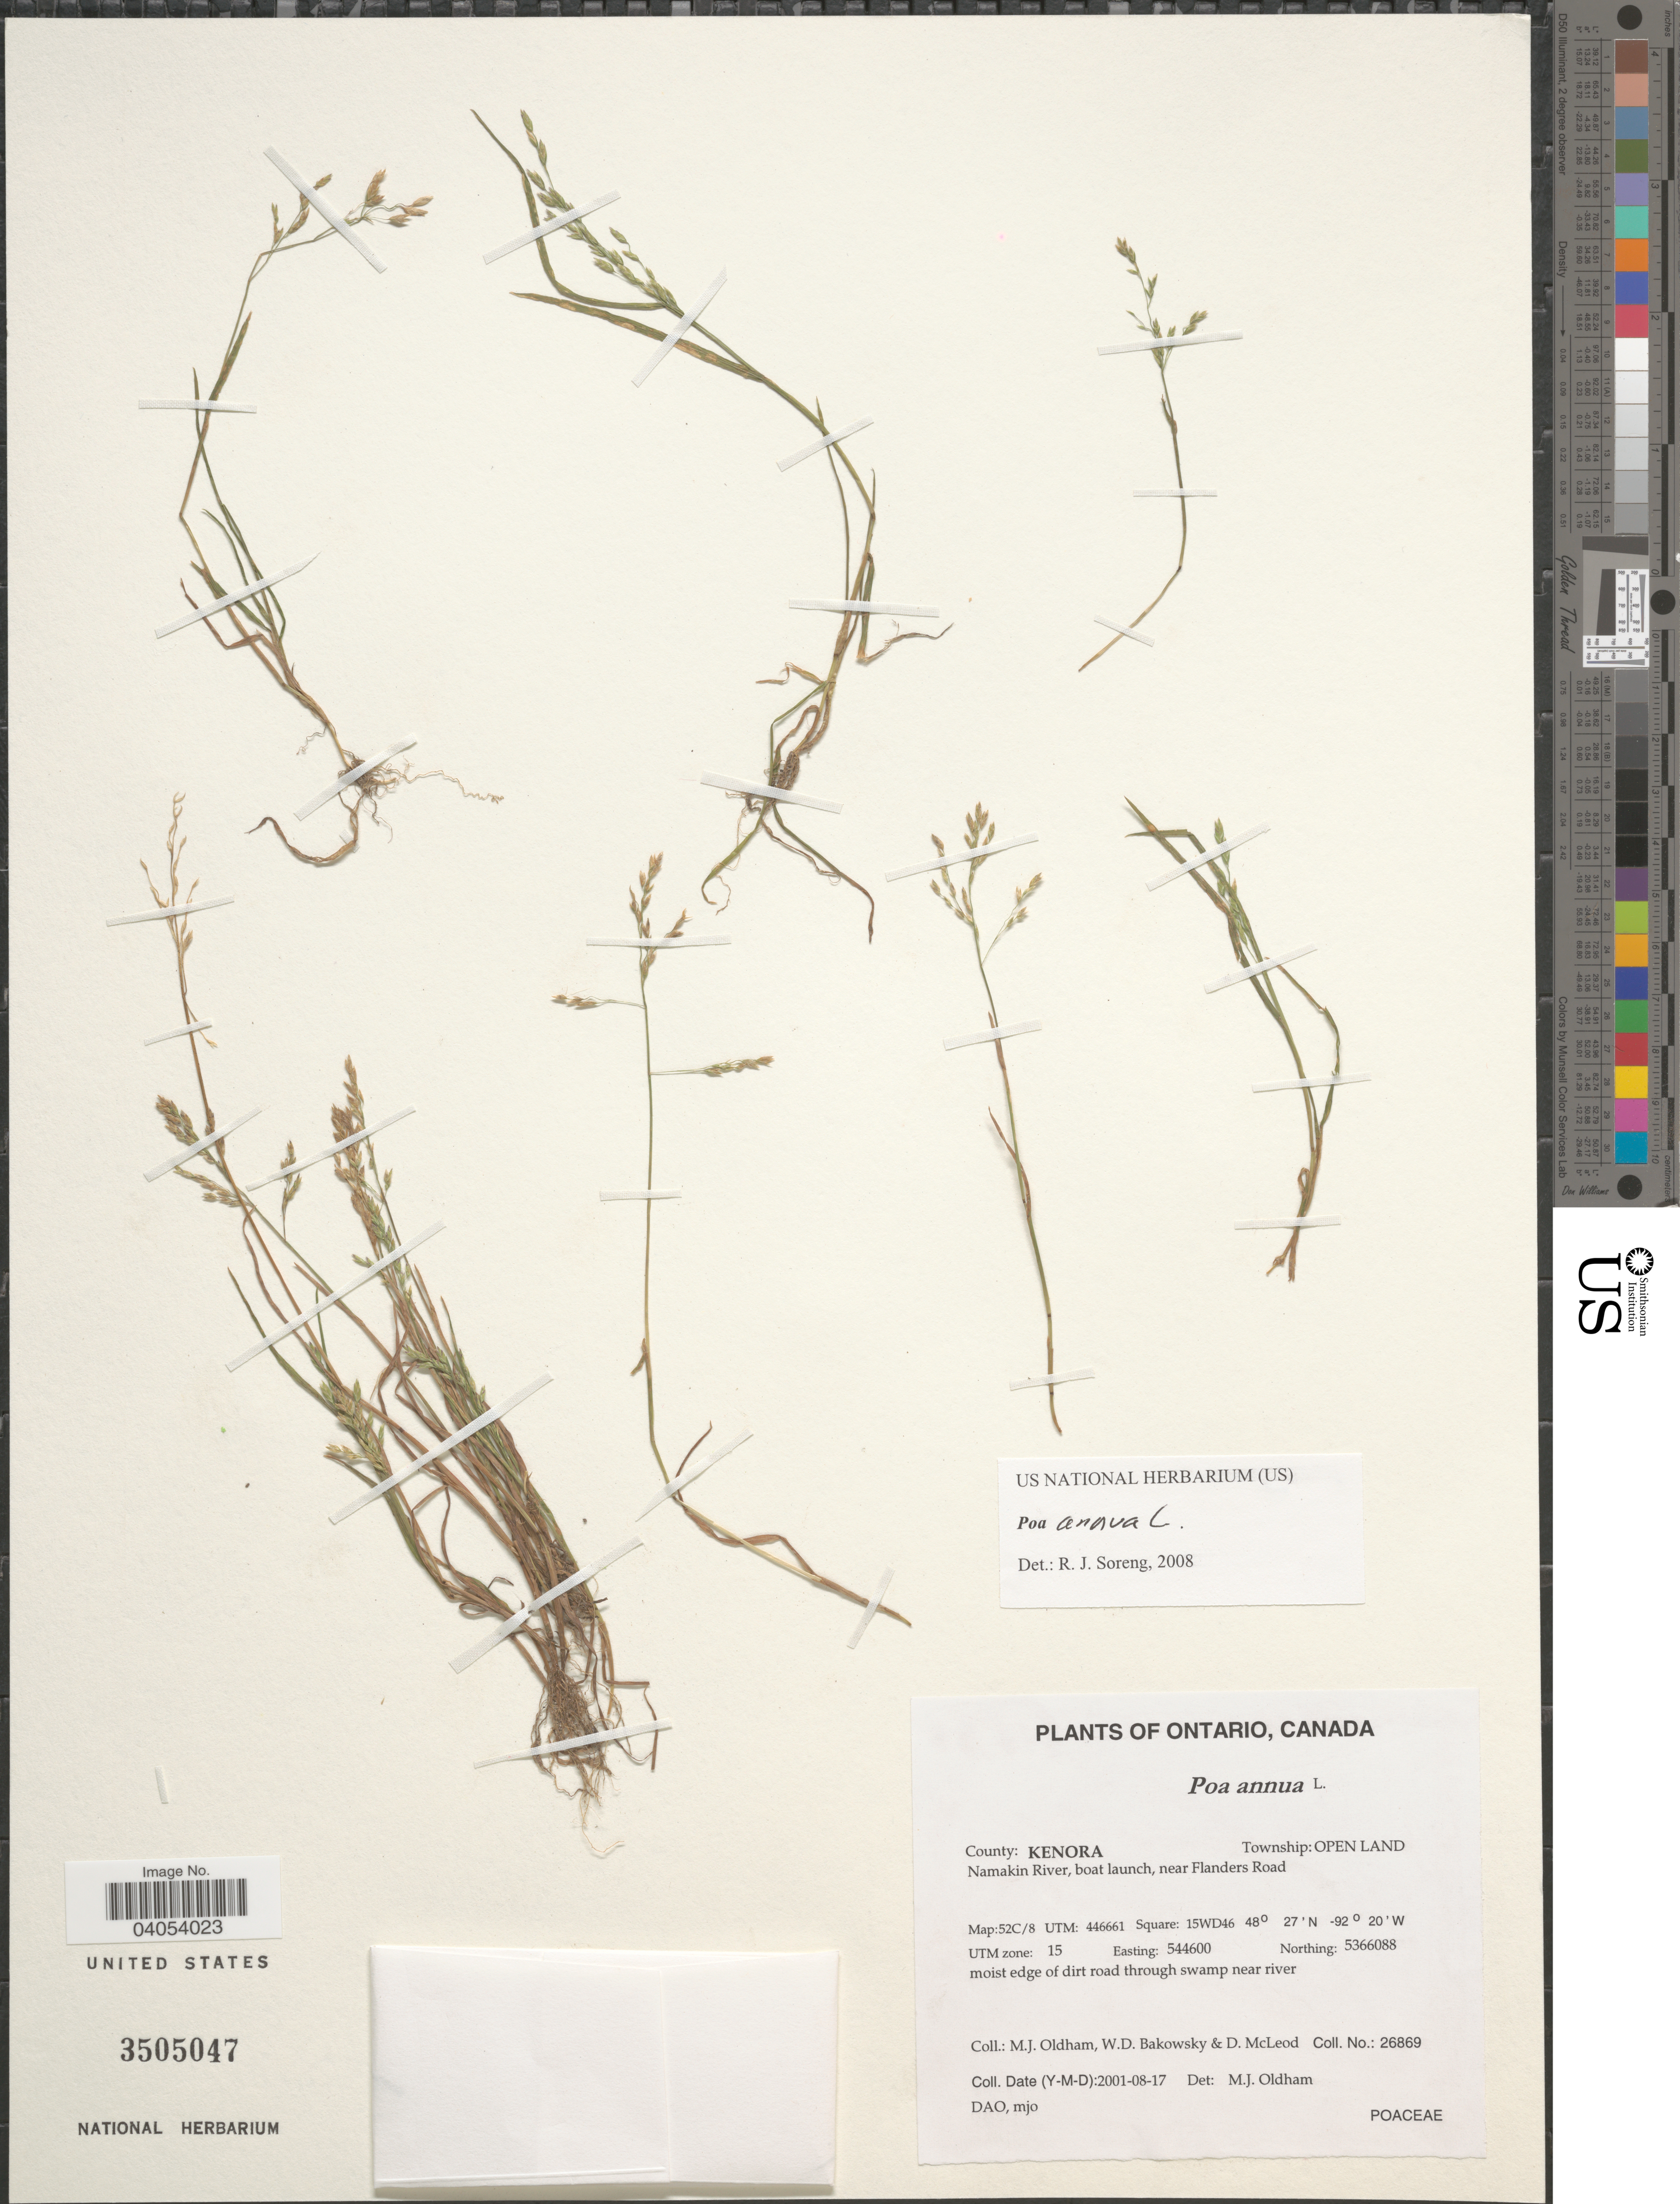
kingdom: Plantae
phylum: Tracheophyta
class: Liliopsida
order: Poales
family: Poaceae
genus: Poa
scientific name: Poa annua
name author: L.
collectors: M. Oldham, W. Bakowsky & D. McLeod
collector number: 26869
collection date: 2001-08-17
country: Canada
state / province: Ontario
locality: County: Kenora. Township: Open Land. Namakin River, boat launch, near Flanders Road. Map: 52C/8 UTM: 446661 Square: 15WD46 UTM zone: 15 Easting: 544600 Northing: 5366088.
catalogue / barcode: US 3505047